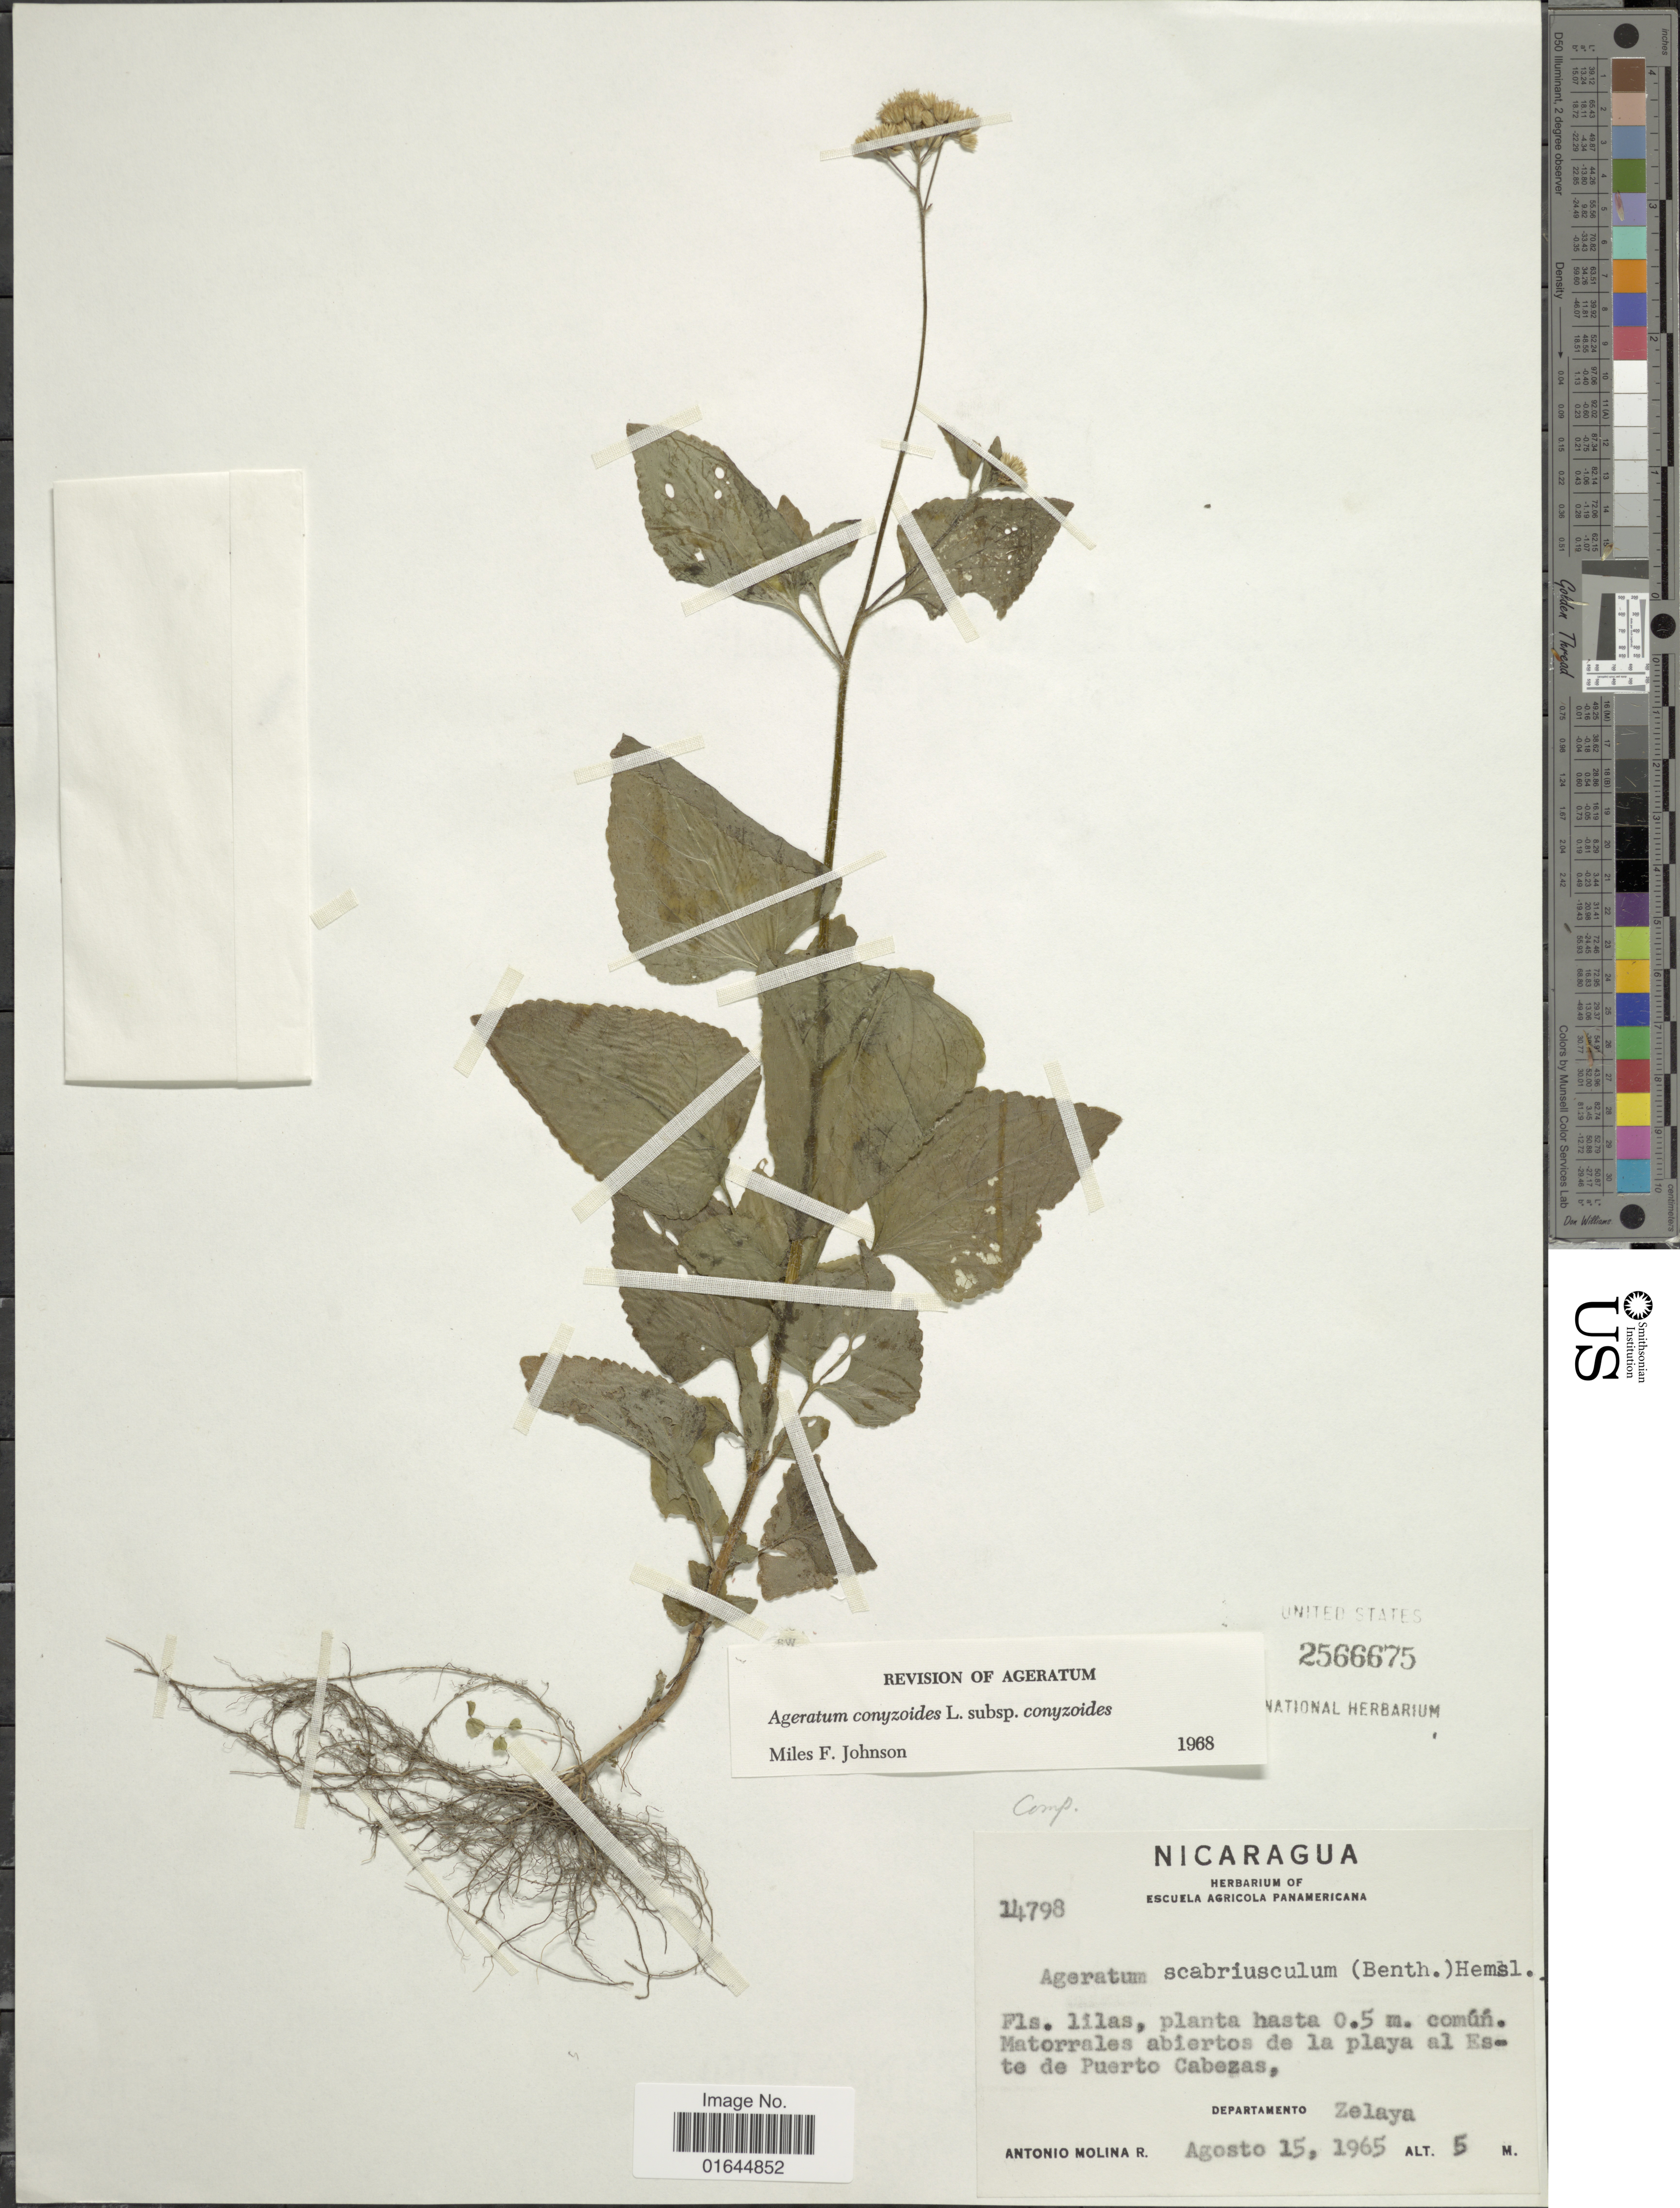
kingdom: Plantae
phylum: Tracheophyta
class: Magnoliopsida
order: Asterales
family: Asteraceae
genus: Ageratum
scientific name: Ageratum houstonianum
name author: Mill.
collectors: A. Molina R.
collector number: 14798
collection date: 1965-08-15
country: Nicaragua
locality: Nicaragua, Matorrales abiertos de la playa al Este de Puerto Cabezas, Departamento Zelaya.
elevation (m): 5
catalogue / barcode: US 2566675